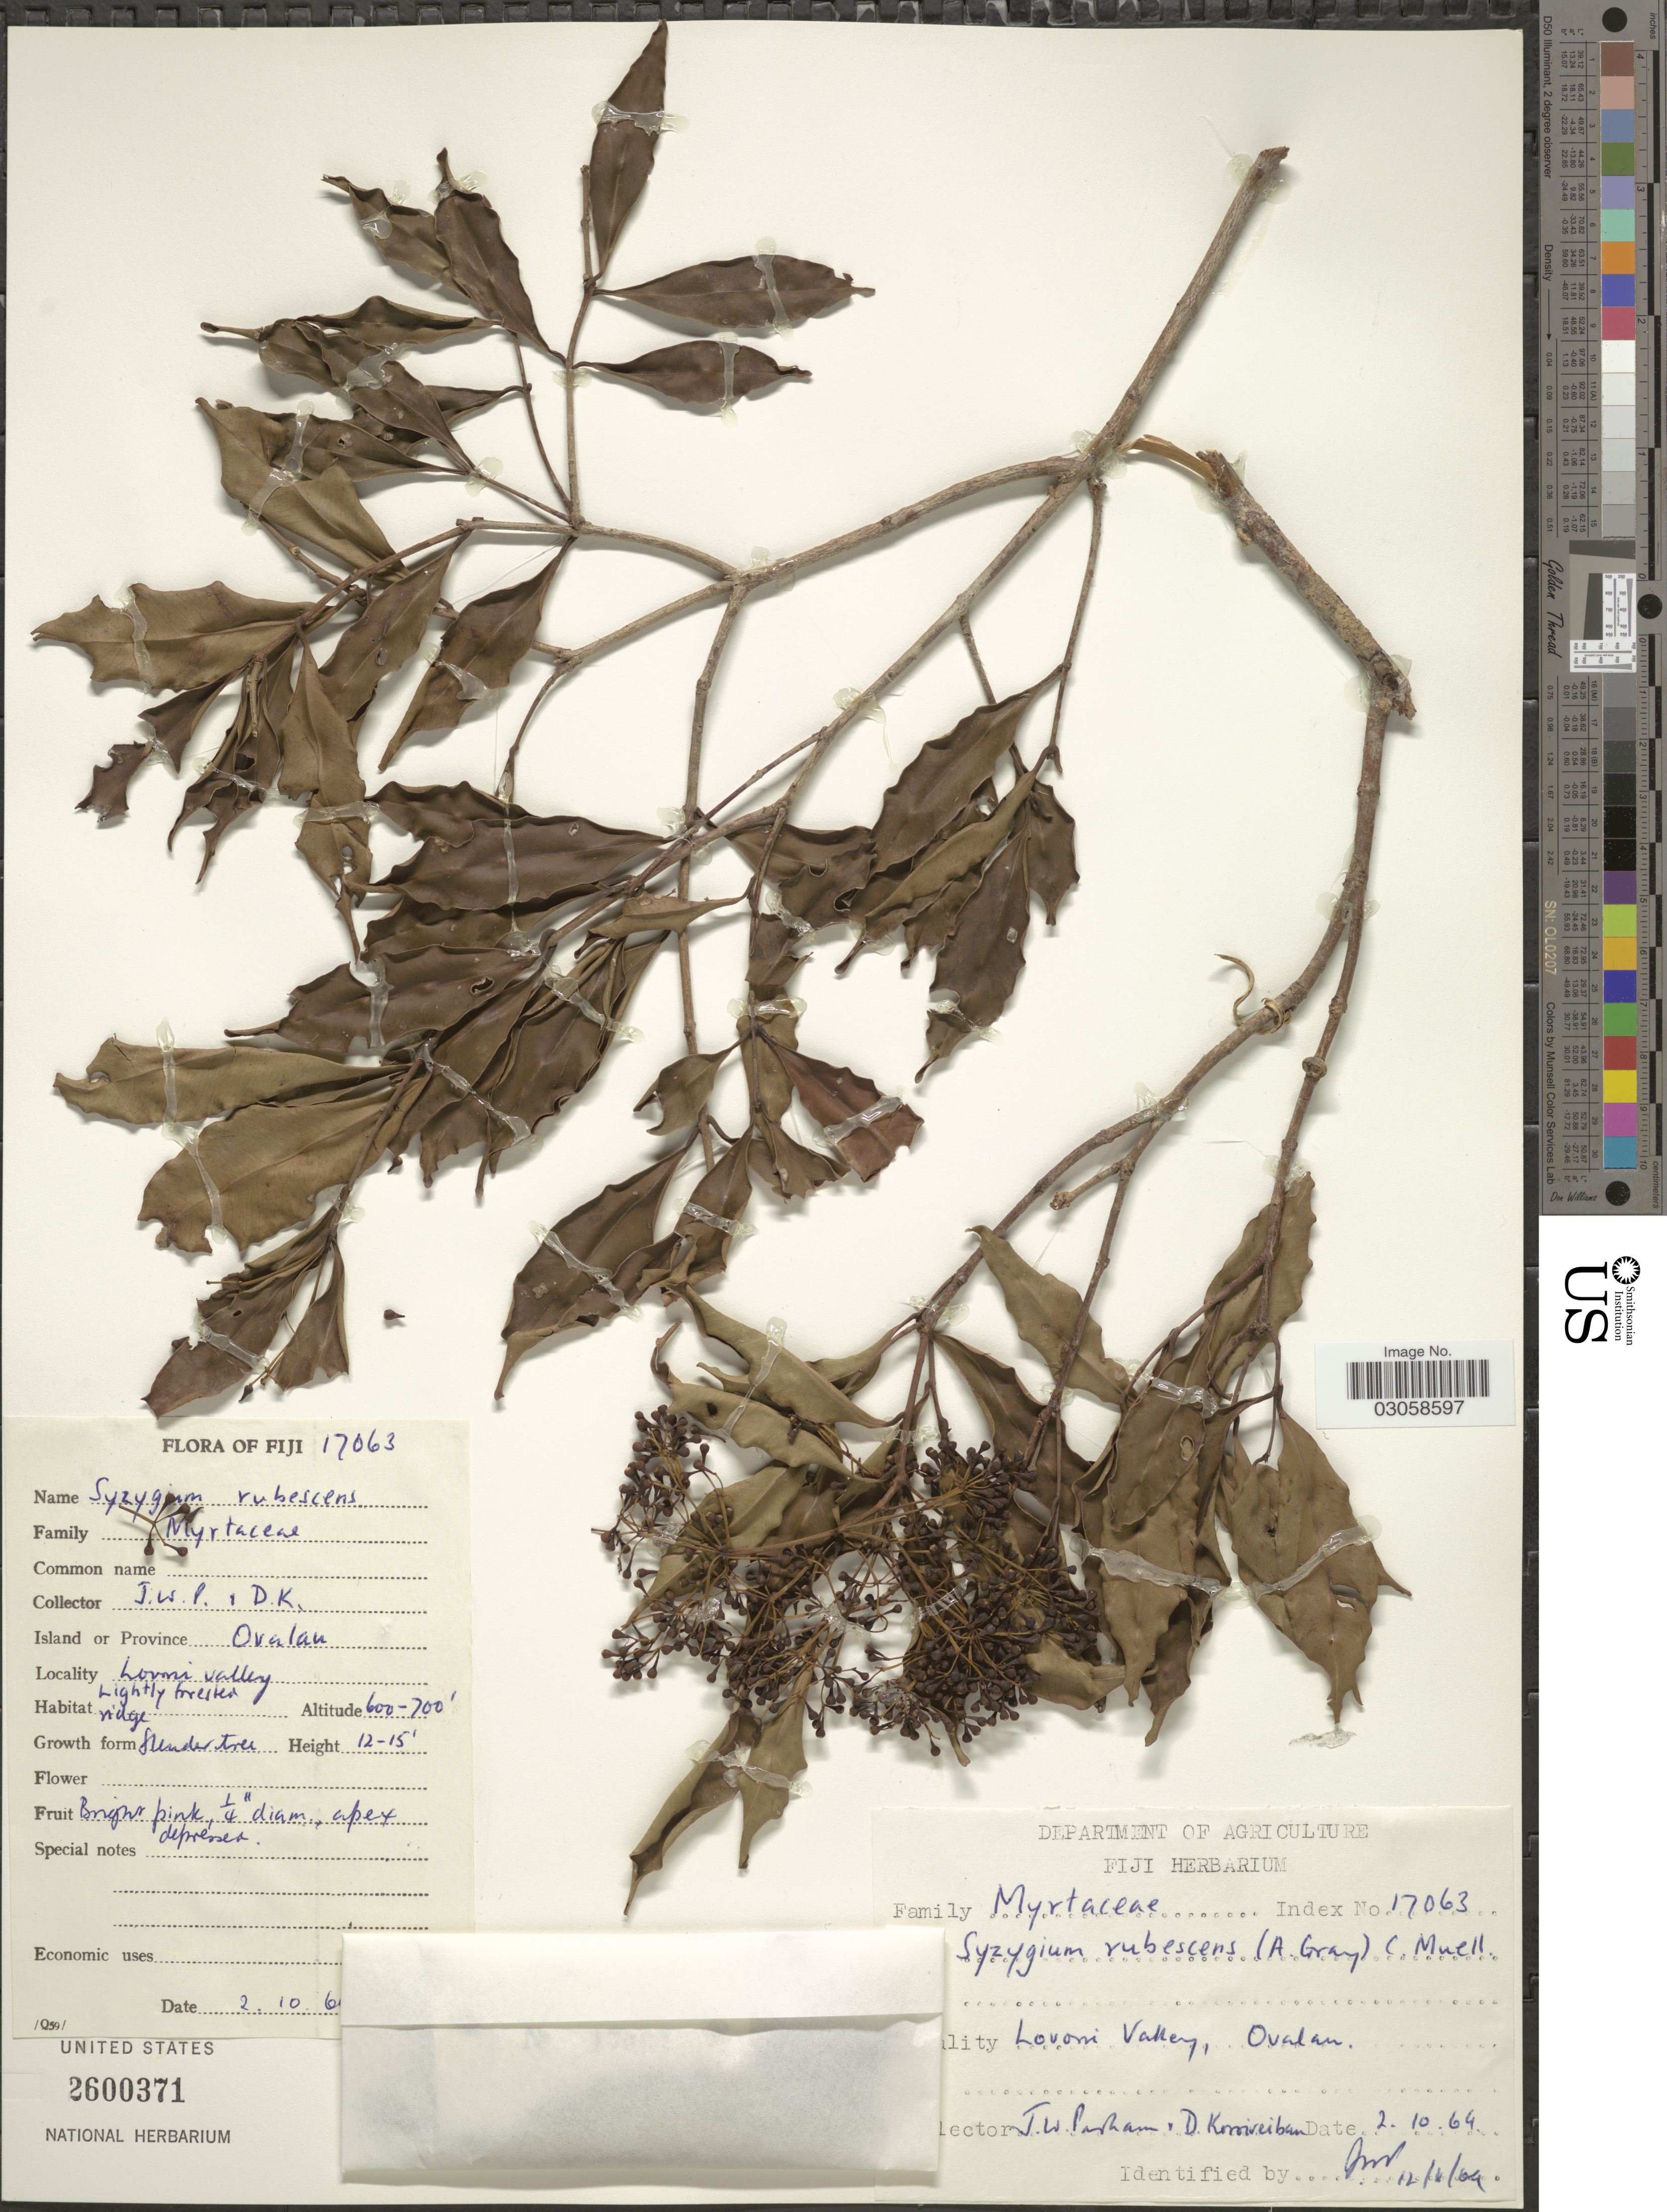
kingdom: Plantae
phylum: Tracheophyta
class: Magnoliopsida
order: Myrtales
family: Myrtaceae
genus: Syzygium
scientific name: Syzygium rubescens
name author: (A. Gray) Mueller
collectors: J. Parham & D. Koroiveibau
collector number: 17063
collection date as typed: Transcribed d/m/y: 2/10/64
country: Fiji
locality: Island or Province Ovalau. Lovoni valley.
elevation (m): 183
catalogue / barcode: US 2600371